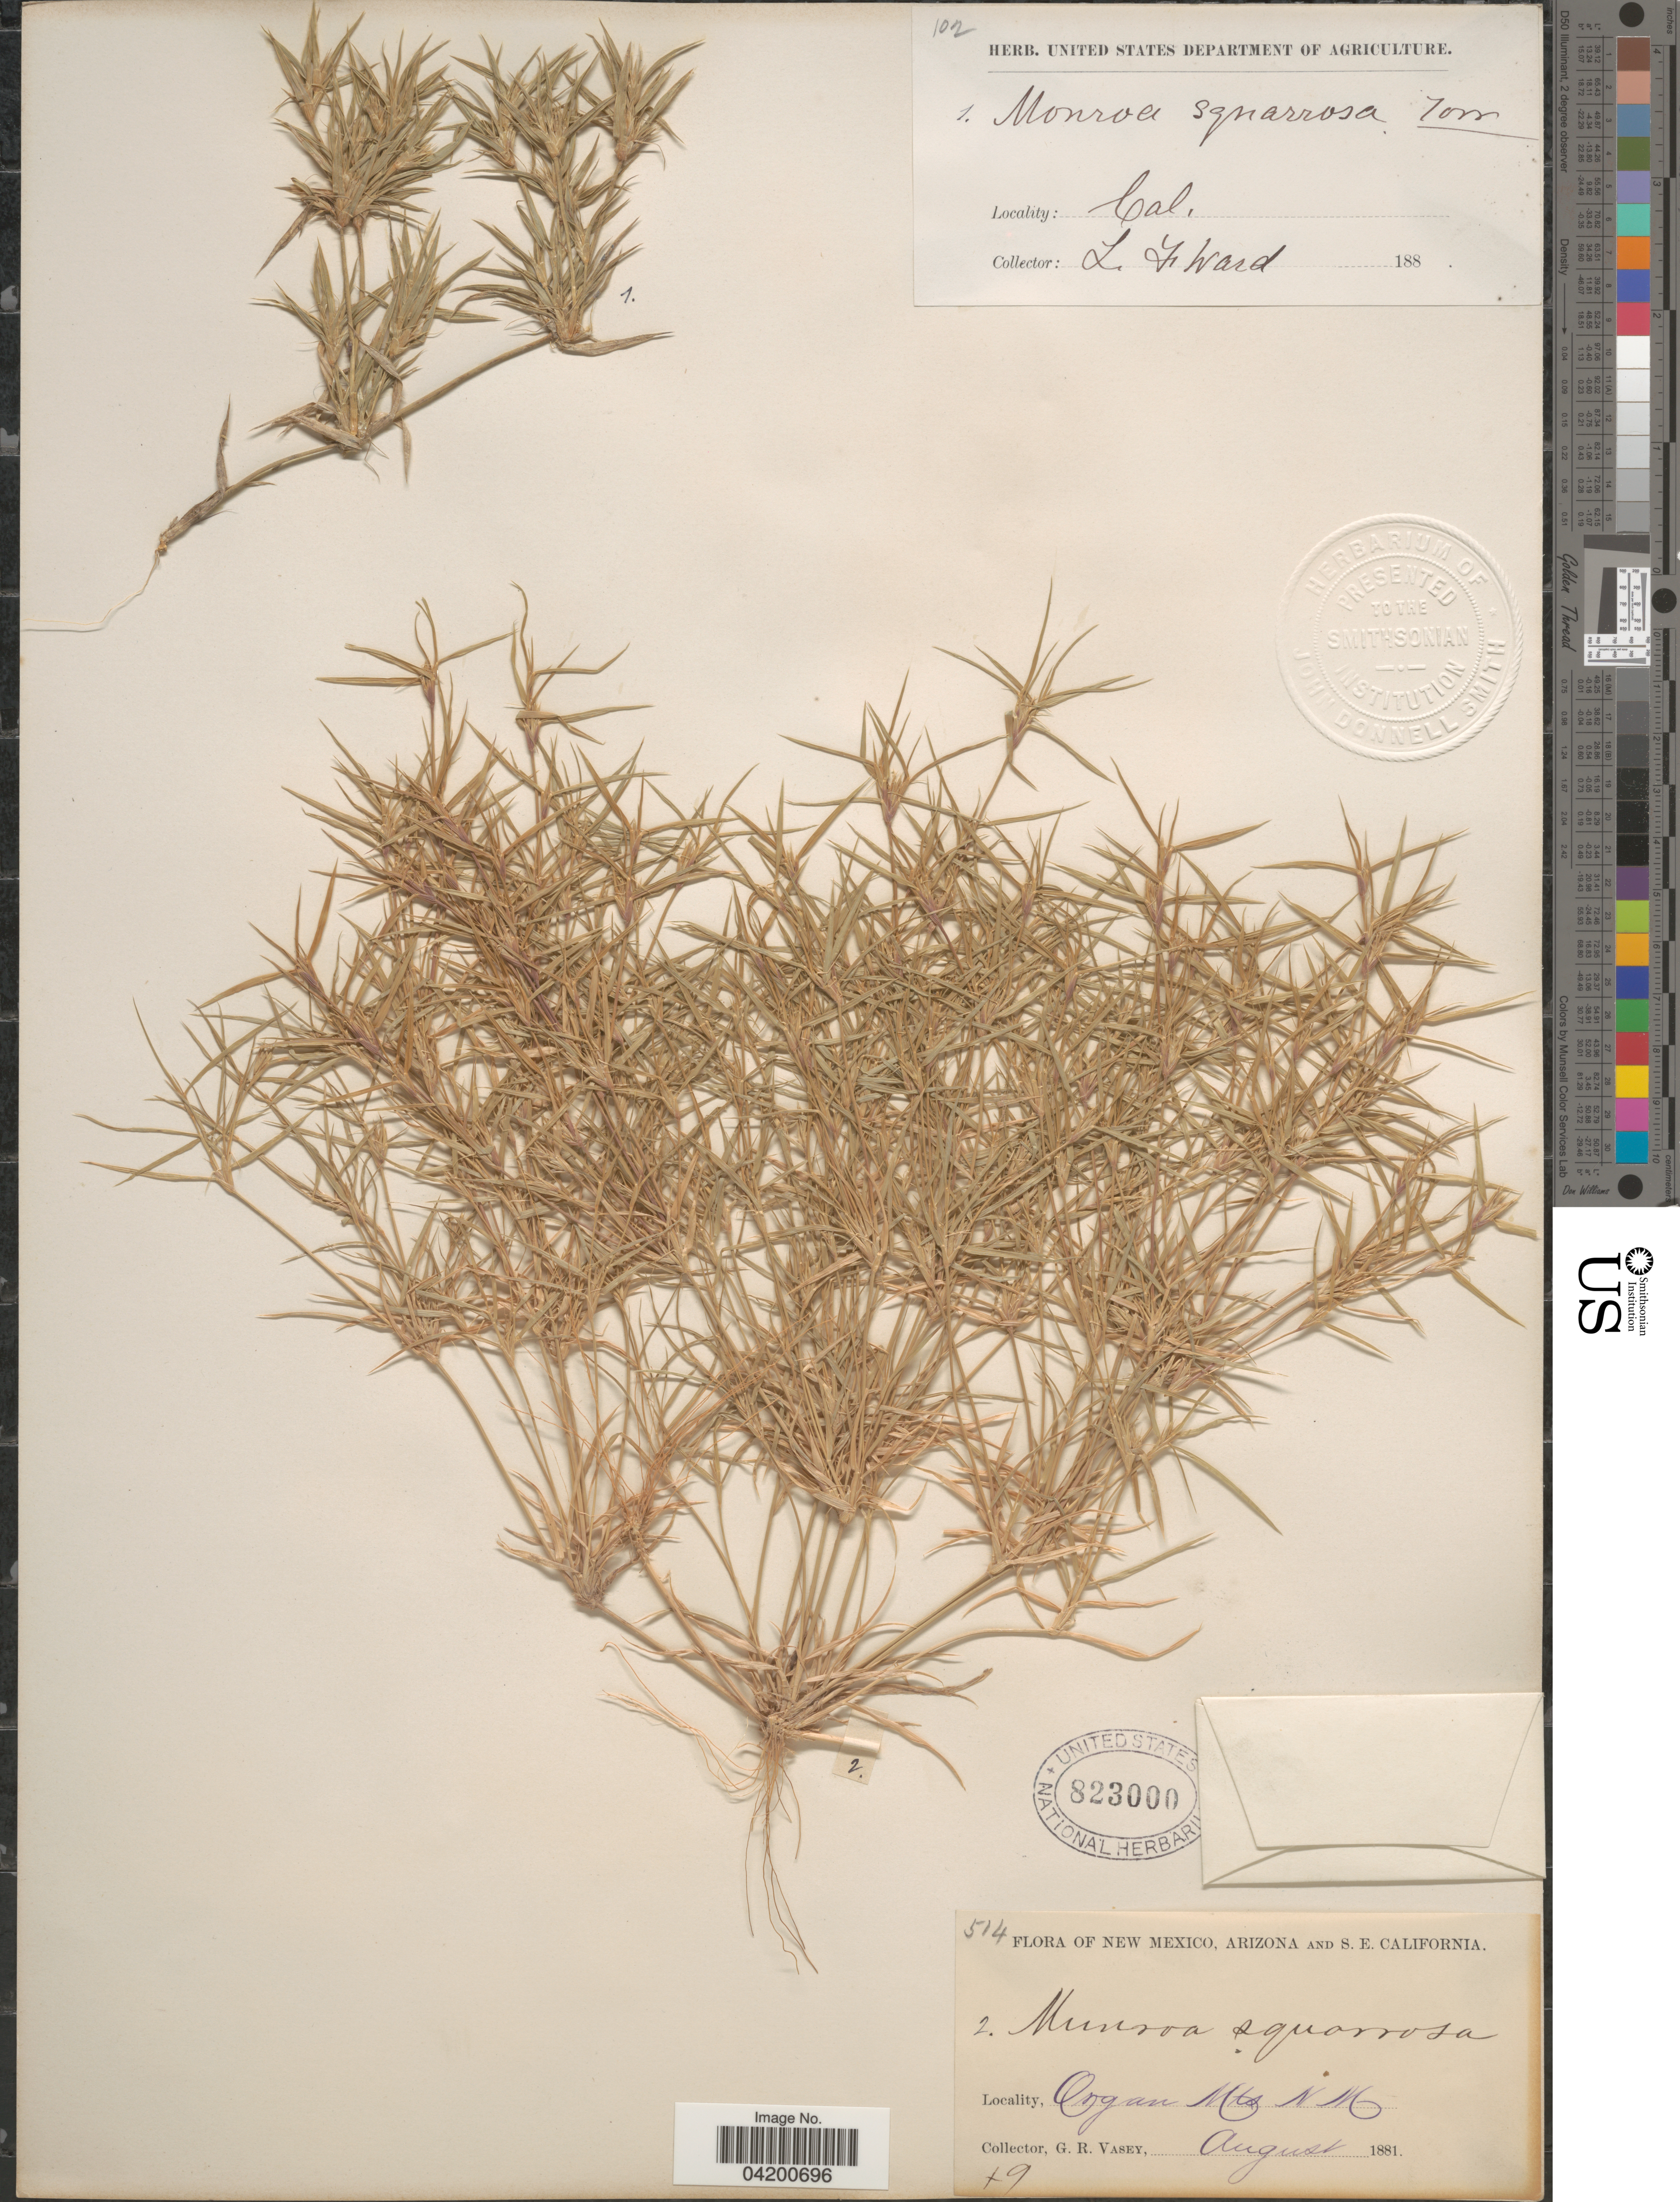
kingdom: Plantae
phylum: Tracheophyta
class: Liliopsida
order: Poales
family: Poaceae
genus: Munroa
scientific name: Munroa squarrosa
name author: (Nutt.) Torr.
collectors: G. R. Vasey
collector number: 2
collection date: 1881-08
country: United States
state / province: New Mexico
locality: Organ Mts.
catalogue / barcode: US 823000